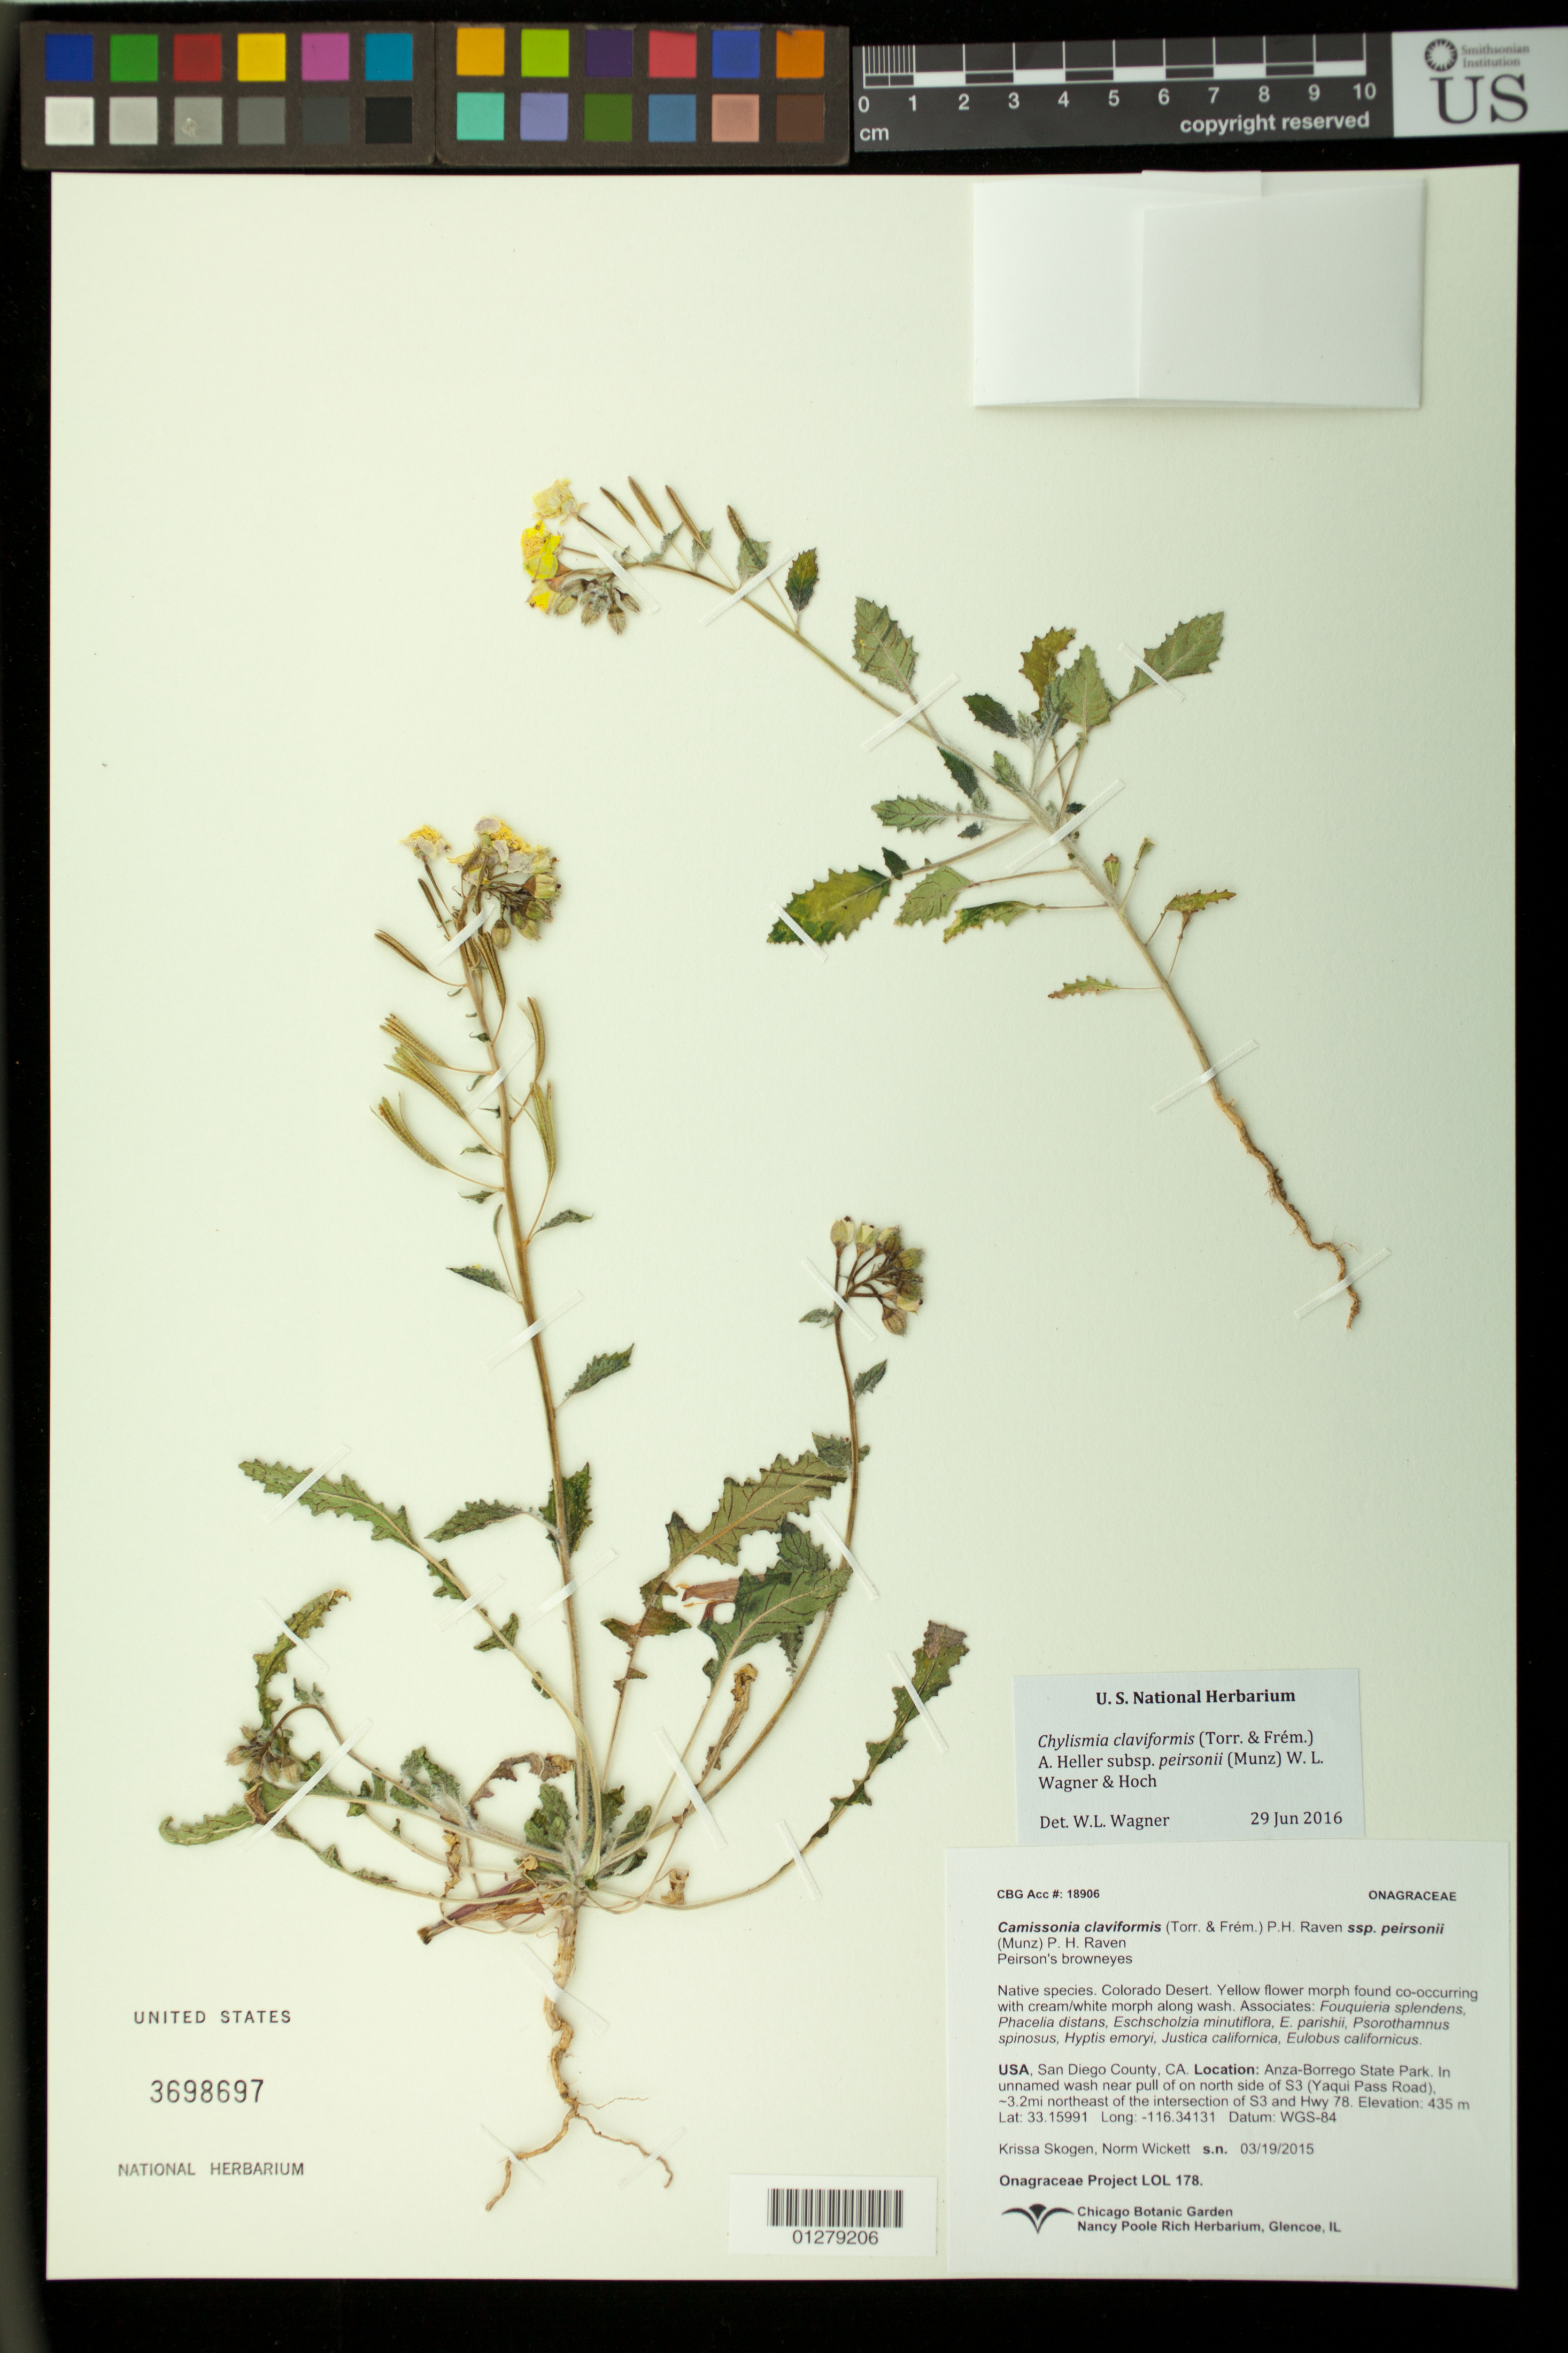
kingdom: Plantae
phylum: Tracheophyta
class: Magnoliopsida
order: Myrtales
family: Onagraceae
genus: Chylismia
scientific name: Chylismia claviformis subsp. peirsonii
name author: (Munz) W.L. Wagner & Hoch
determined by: Wagner, W. L., (BOT), Smithsonian Institution - National Museum of Natural History (UNITED STATES)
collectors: K. Skogen & N. Wickett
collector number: LOL 178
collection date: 2015-03-19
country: United States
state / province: California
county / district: San Diego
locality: Anza-Borrego State Park. In unnamed wash near pull of on north side of S3 (Yaqui Pass Road), ~3.2mi northeast of the intersection of S3 and Hwy 78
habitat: Colorado Desert. Along wash.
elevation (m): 435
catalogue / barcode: US 3698697